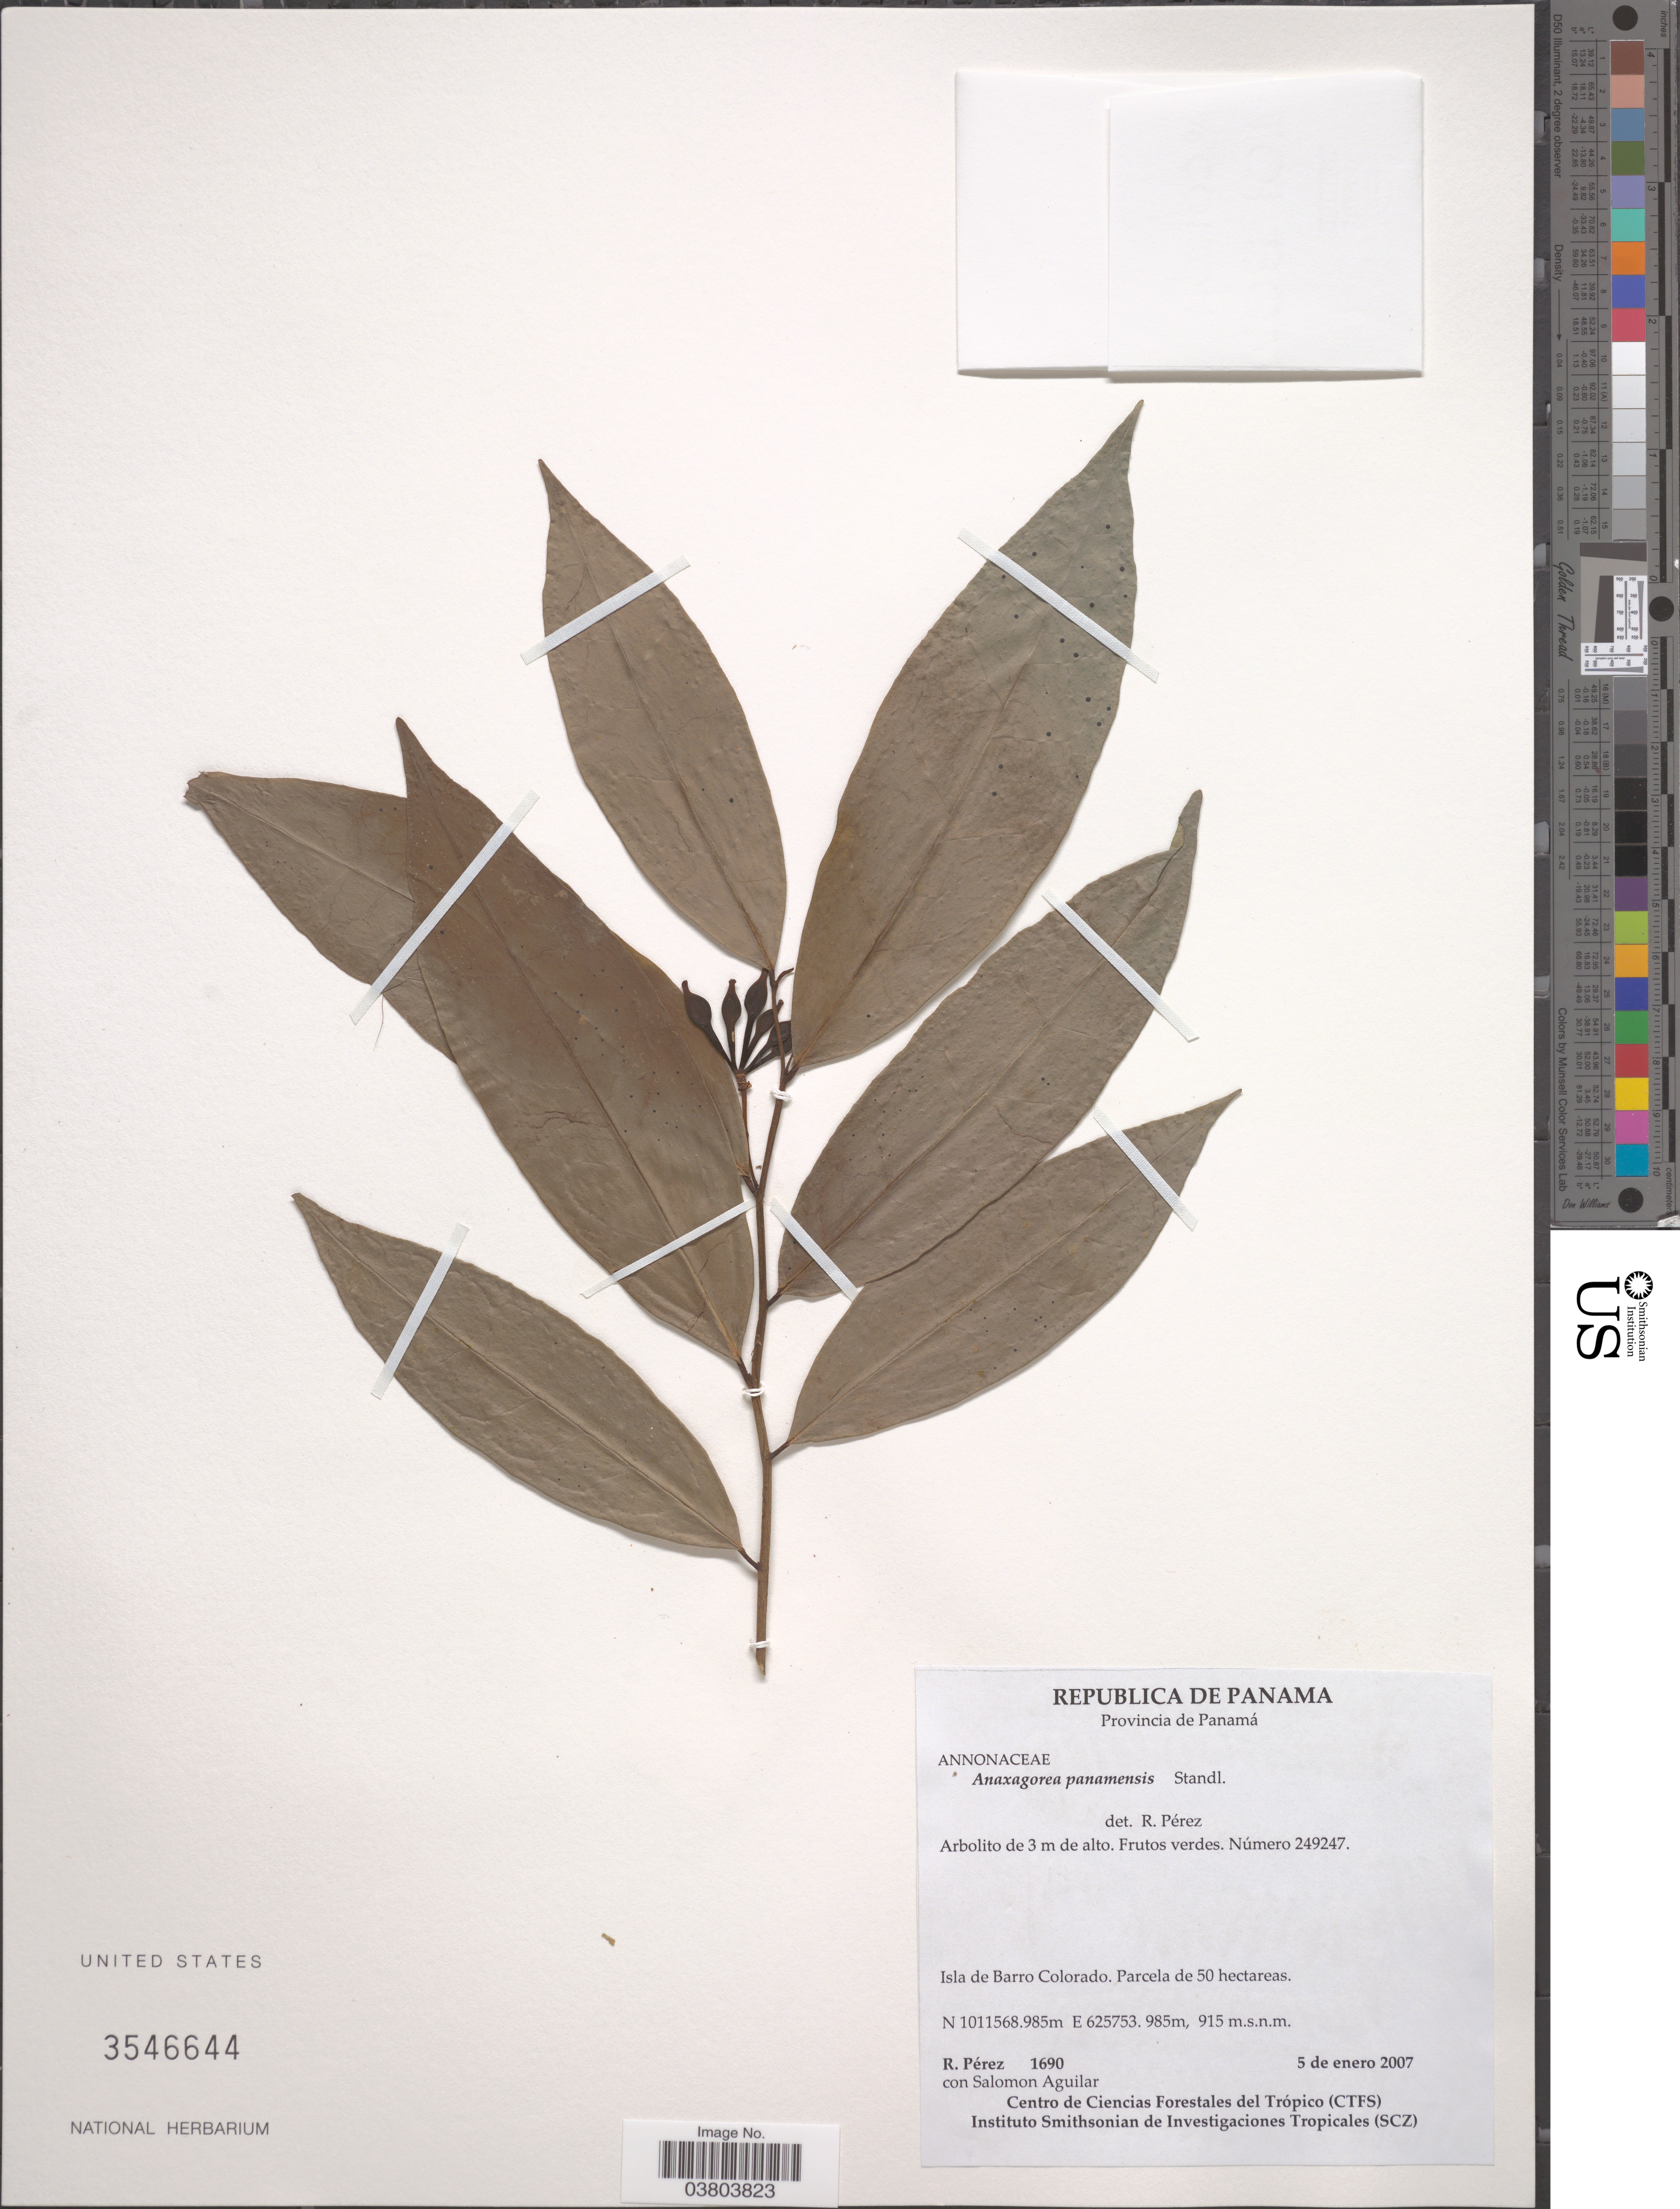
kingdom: Plantae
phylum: Tracheophyta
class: Magnoliopsida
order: Magnoliales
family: Annonaceae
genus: Anaxagorea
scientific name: Anaxagorea panamensis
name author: Standl.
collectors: R. Perez & S. Aguilar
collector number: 1690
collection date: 2007-01-05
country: Panama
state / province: Panamá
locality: Isla de Barro Colorado. Parcela de 50 hectareas.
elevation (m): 915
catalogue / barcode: US 3546644